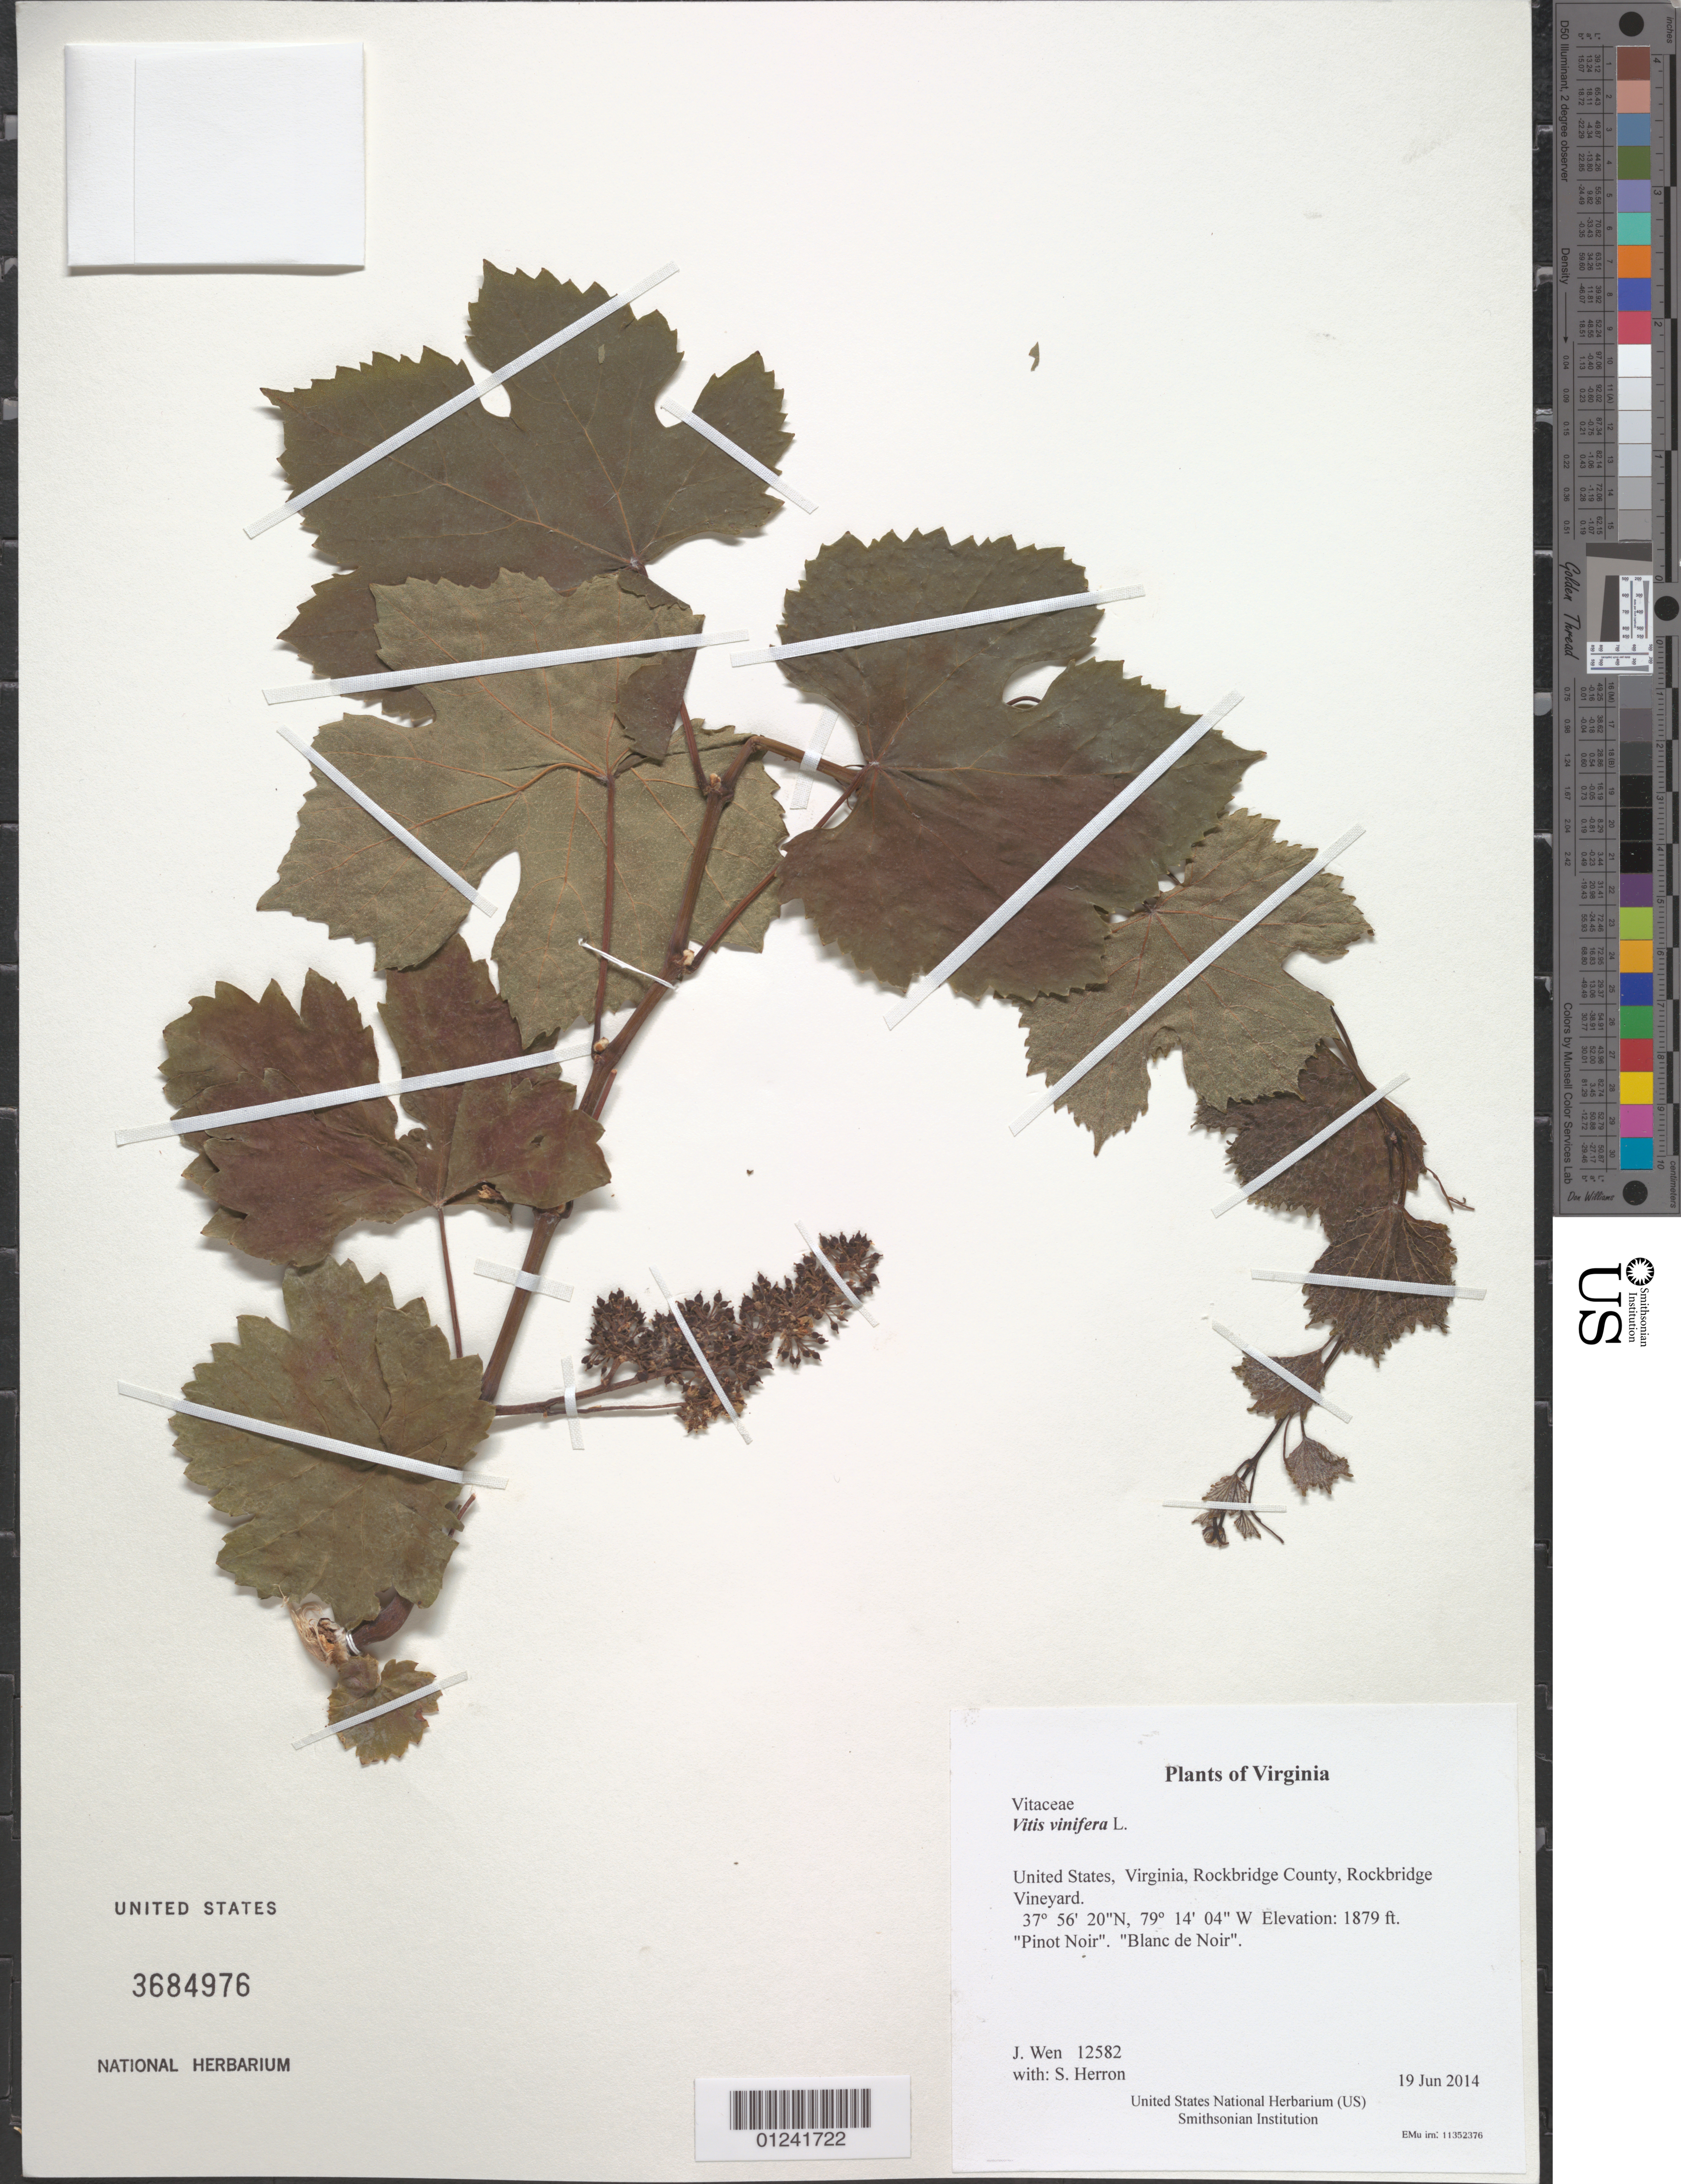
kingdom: Plantae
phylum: Tracheophyta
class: Magnoliopsida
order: Vitales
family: Vitaceae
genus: Vitis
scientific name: Vitis vinifera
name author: L.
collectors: J. Wen & S. Herron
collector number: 12582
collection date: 2014-06-19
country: United States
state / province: Virginia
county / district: Rockbridge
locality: Rockbridge Vineyard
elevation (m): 573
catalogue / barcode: US 3684976